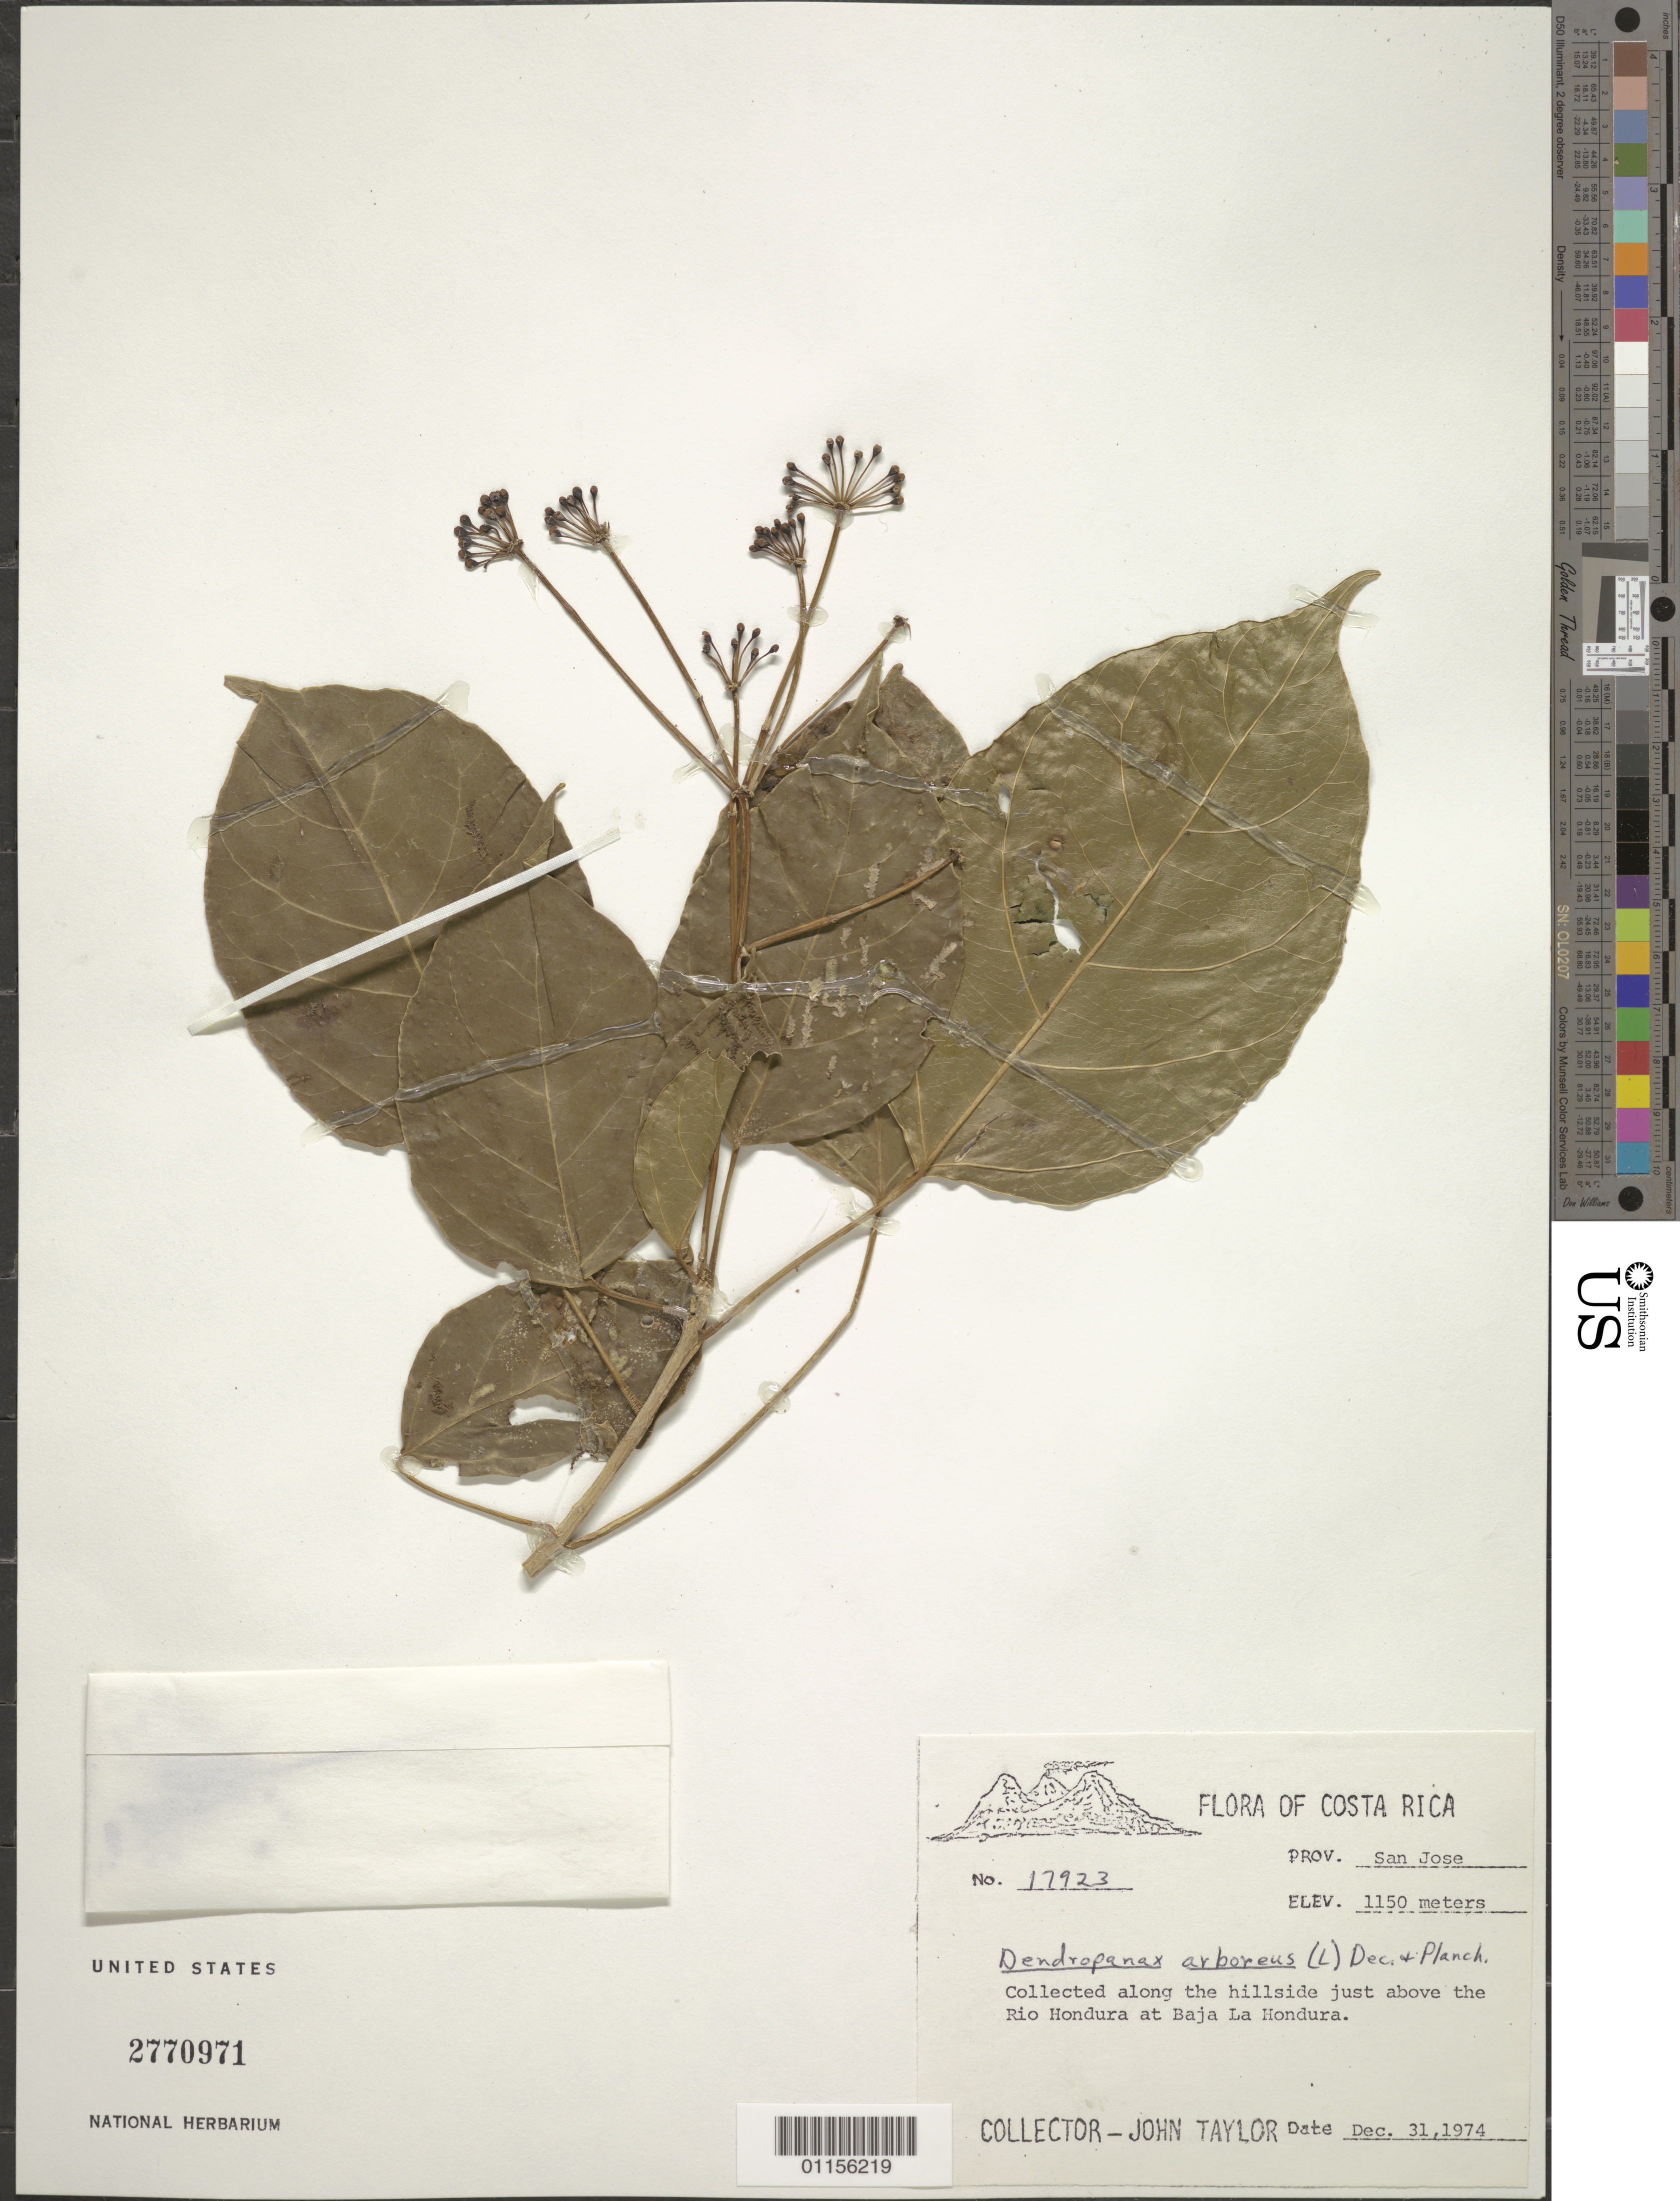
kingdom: Plantae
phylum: Tracheophyta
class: Magnoliopsida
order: Apiales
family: Araliaceae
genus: Dendropanax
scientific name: Dendropanax arboreus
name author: (L.) Decne. & Planch.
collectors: J. Taylor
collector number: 17923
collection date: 1974-12-31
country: Costa Rica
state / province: San José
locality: Above the Rio Hondura at Baja La Hondura.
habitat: Along the hillside.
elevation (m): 1150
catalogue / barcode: US 2770971